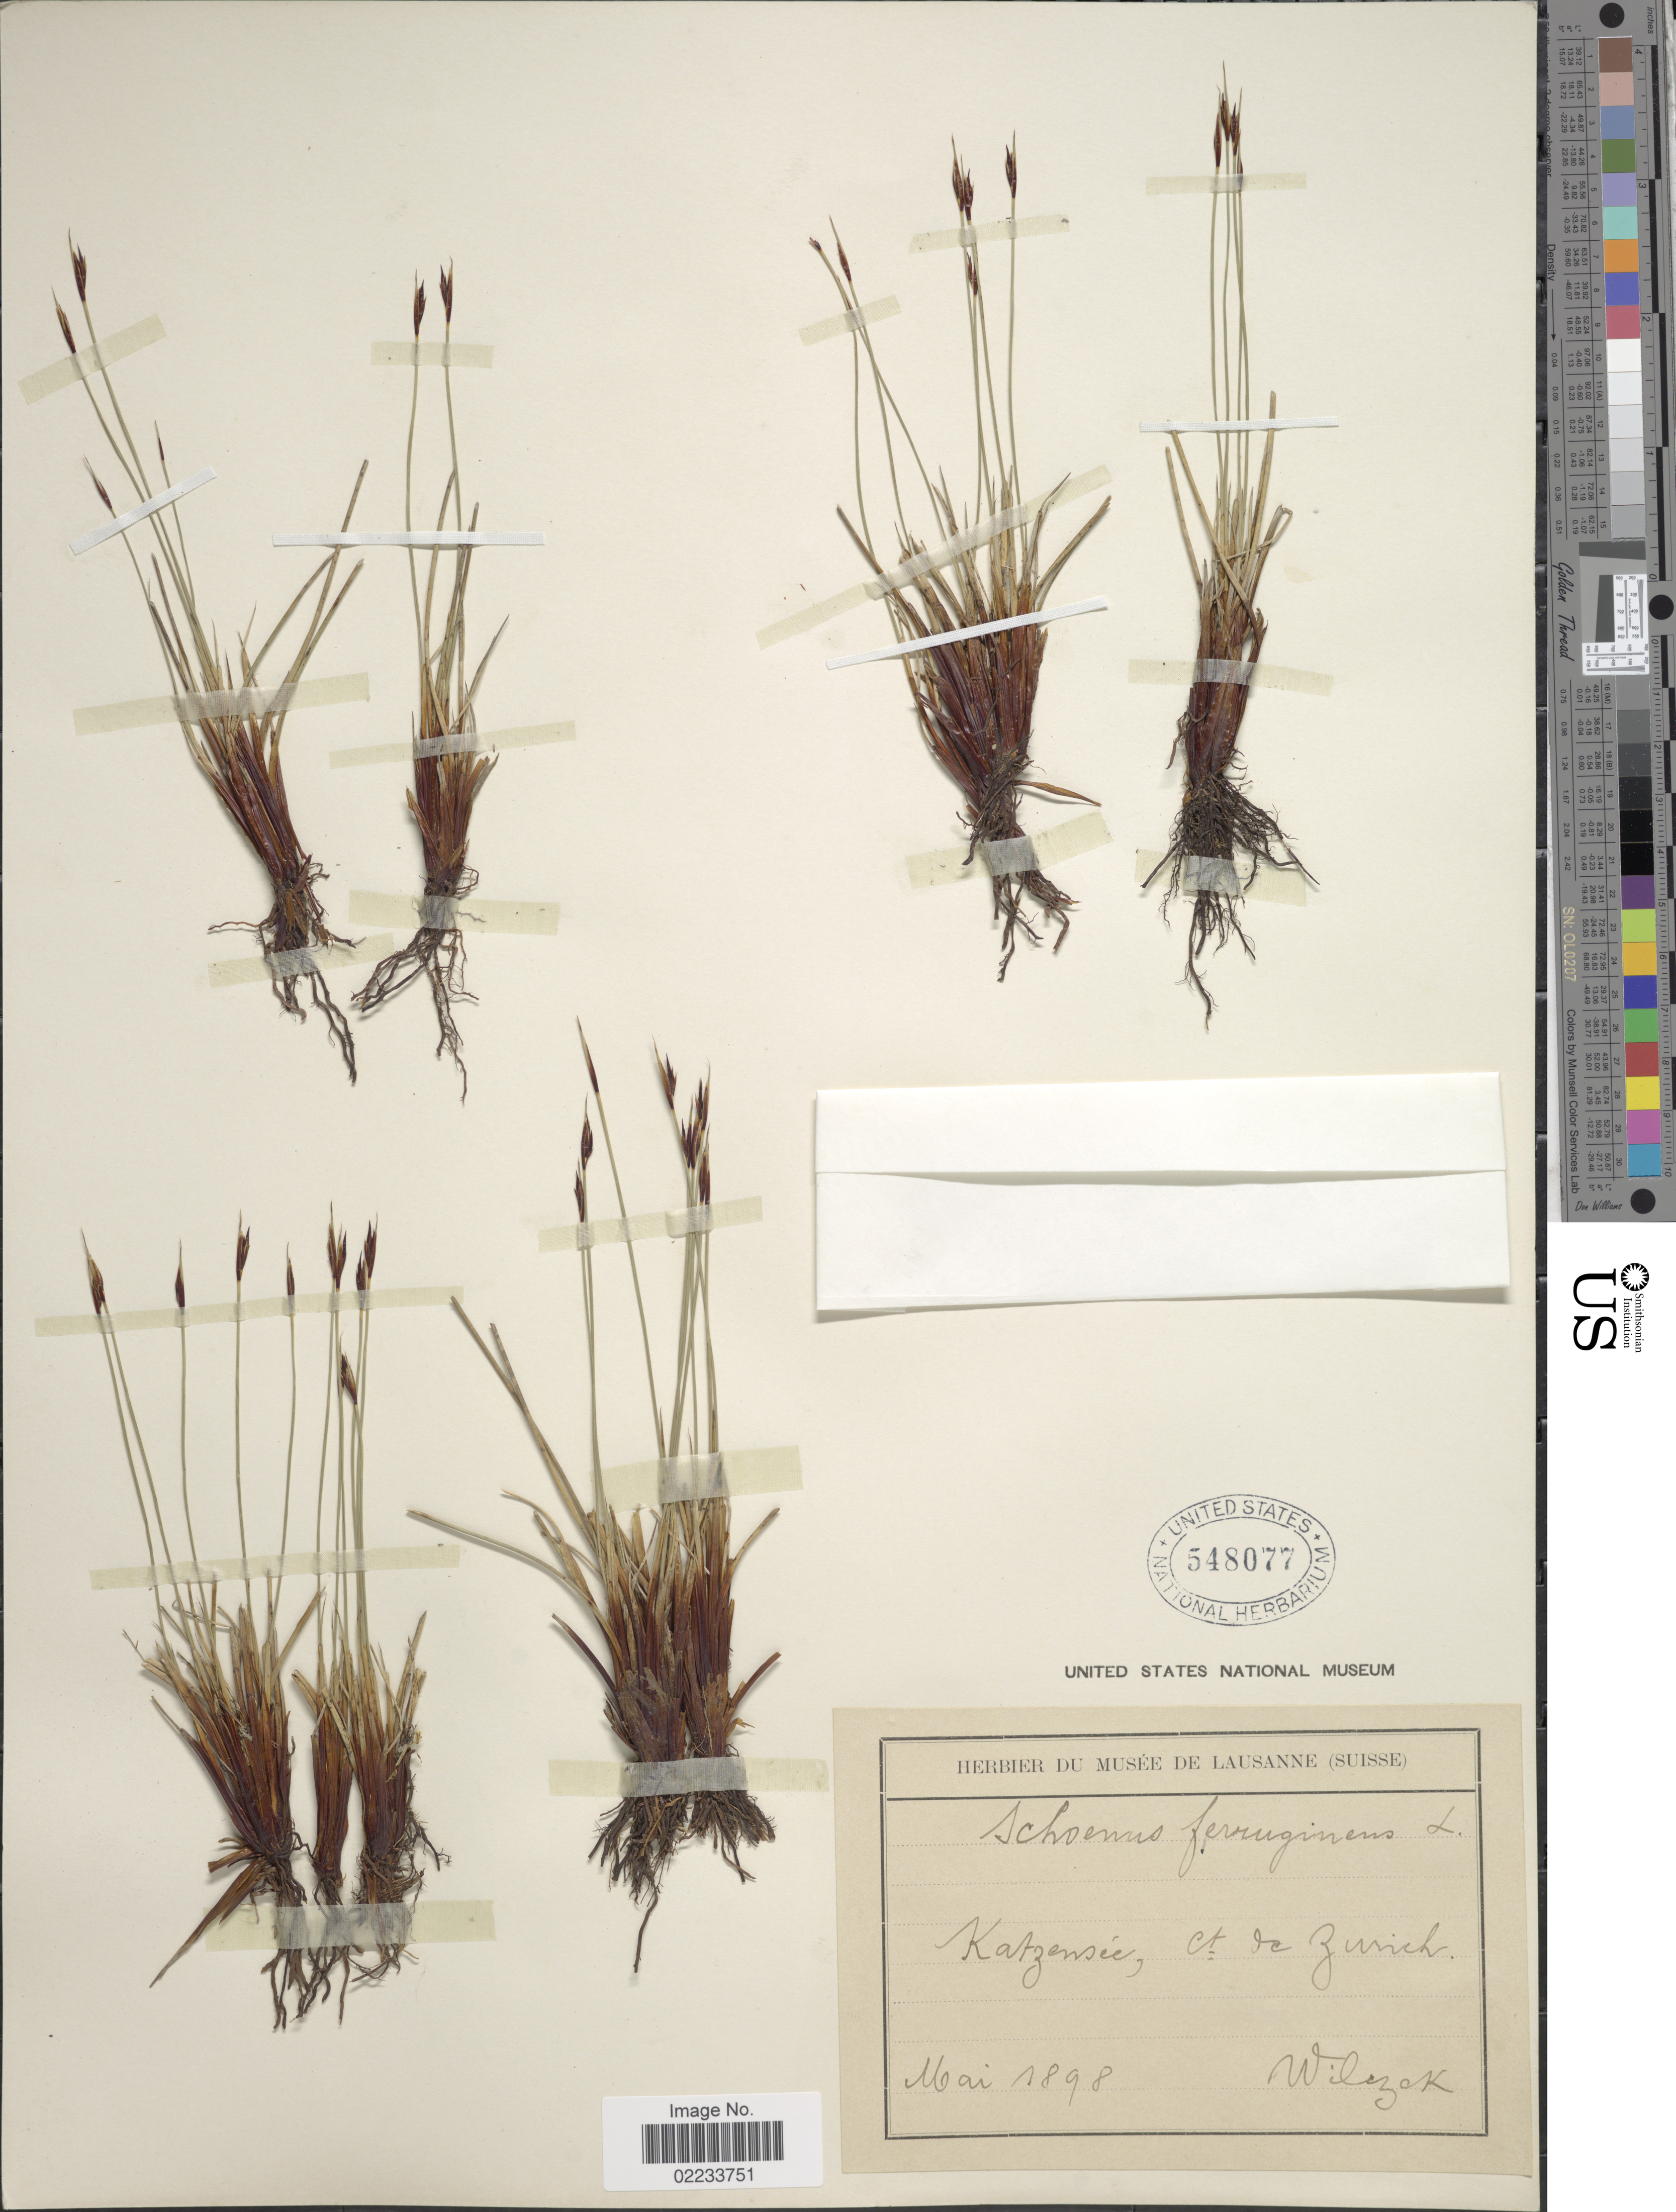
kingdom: Plantae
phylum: Tracheophyta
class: Liliopsida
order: Poales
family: Cyperaceae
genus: Schoenus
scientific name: Schoenus ferrugineus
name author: L.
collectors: Wilczek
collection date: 1898-05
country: Switzerland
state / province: Zurich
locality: Katzensée, Ct da Zurich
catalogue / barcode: US 548077